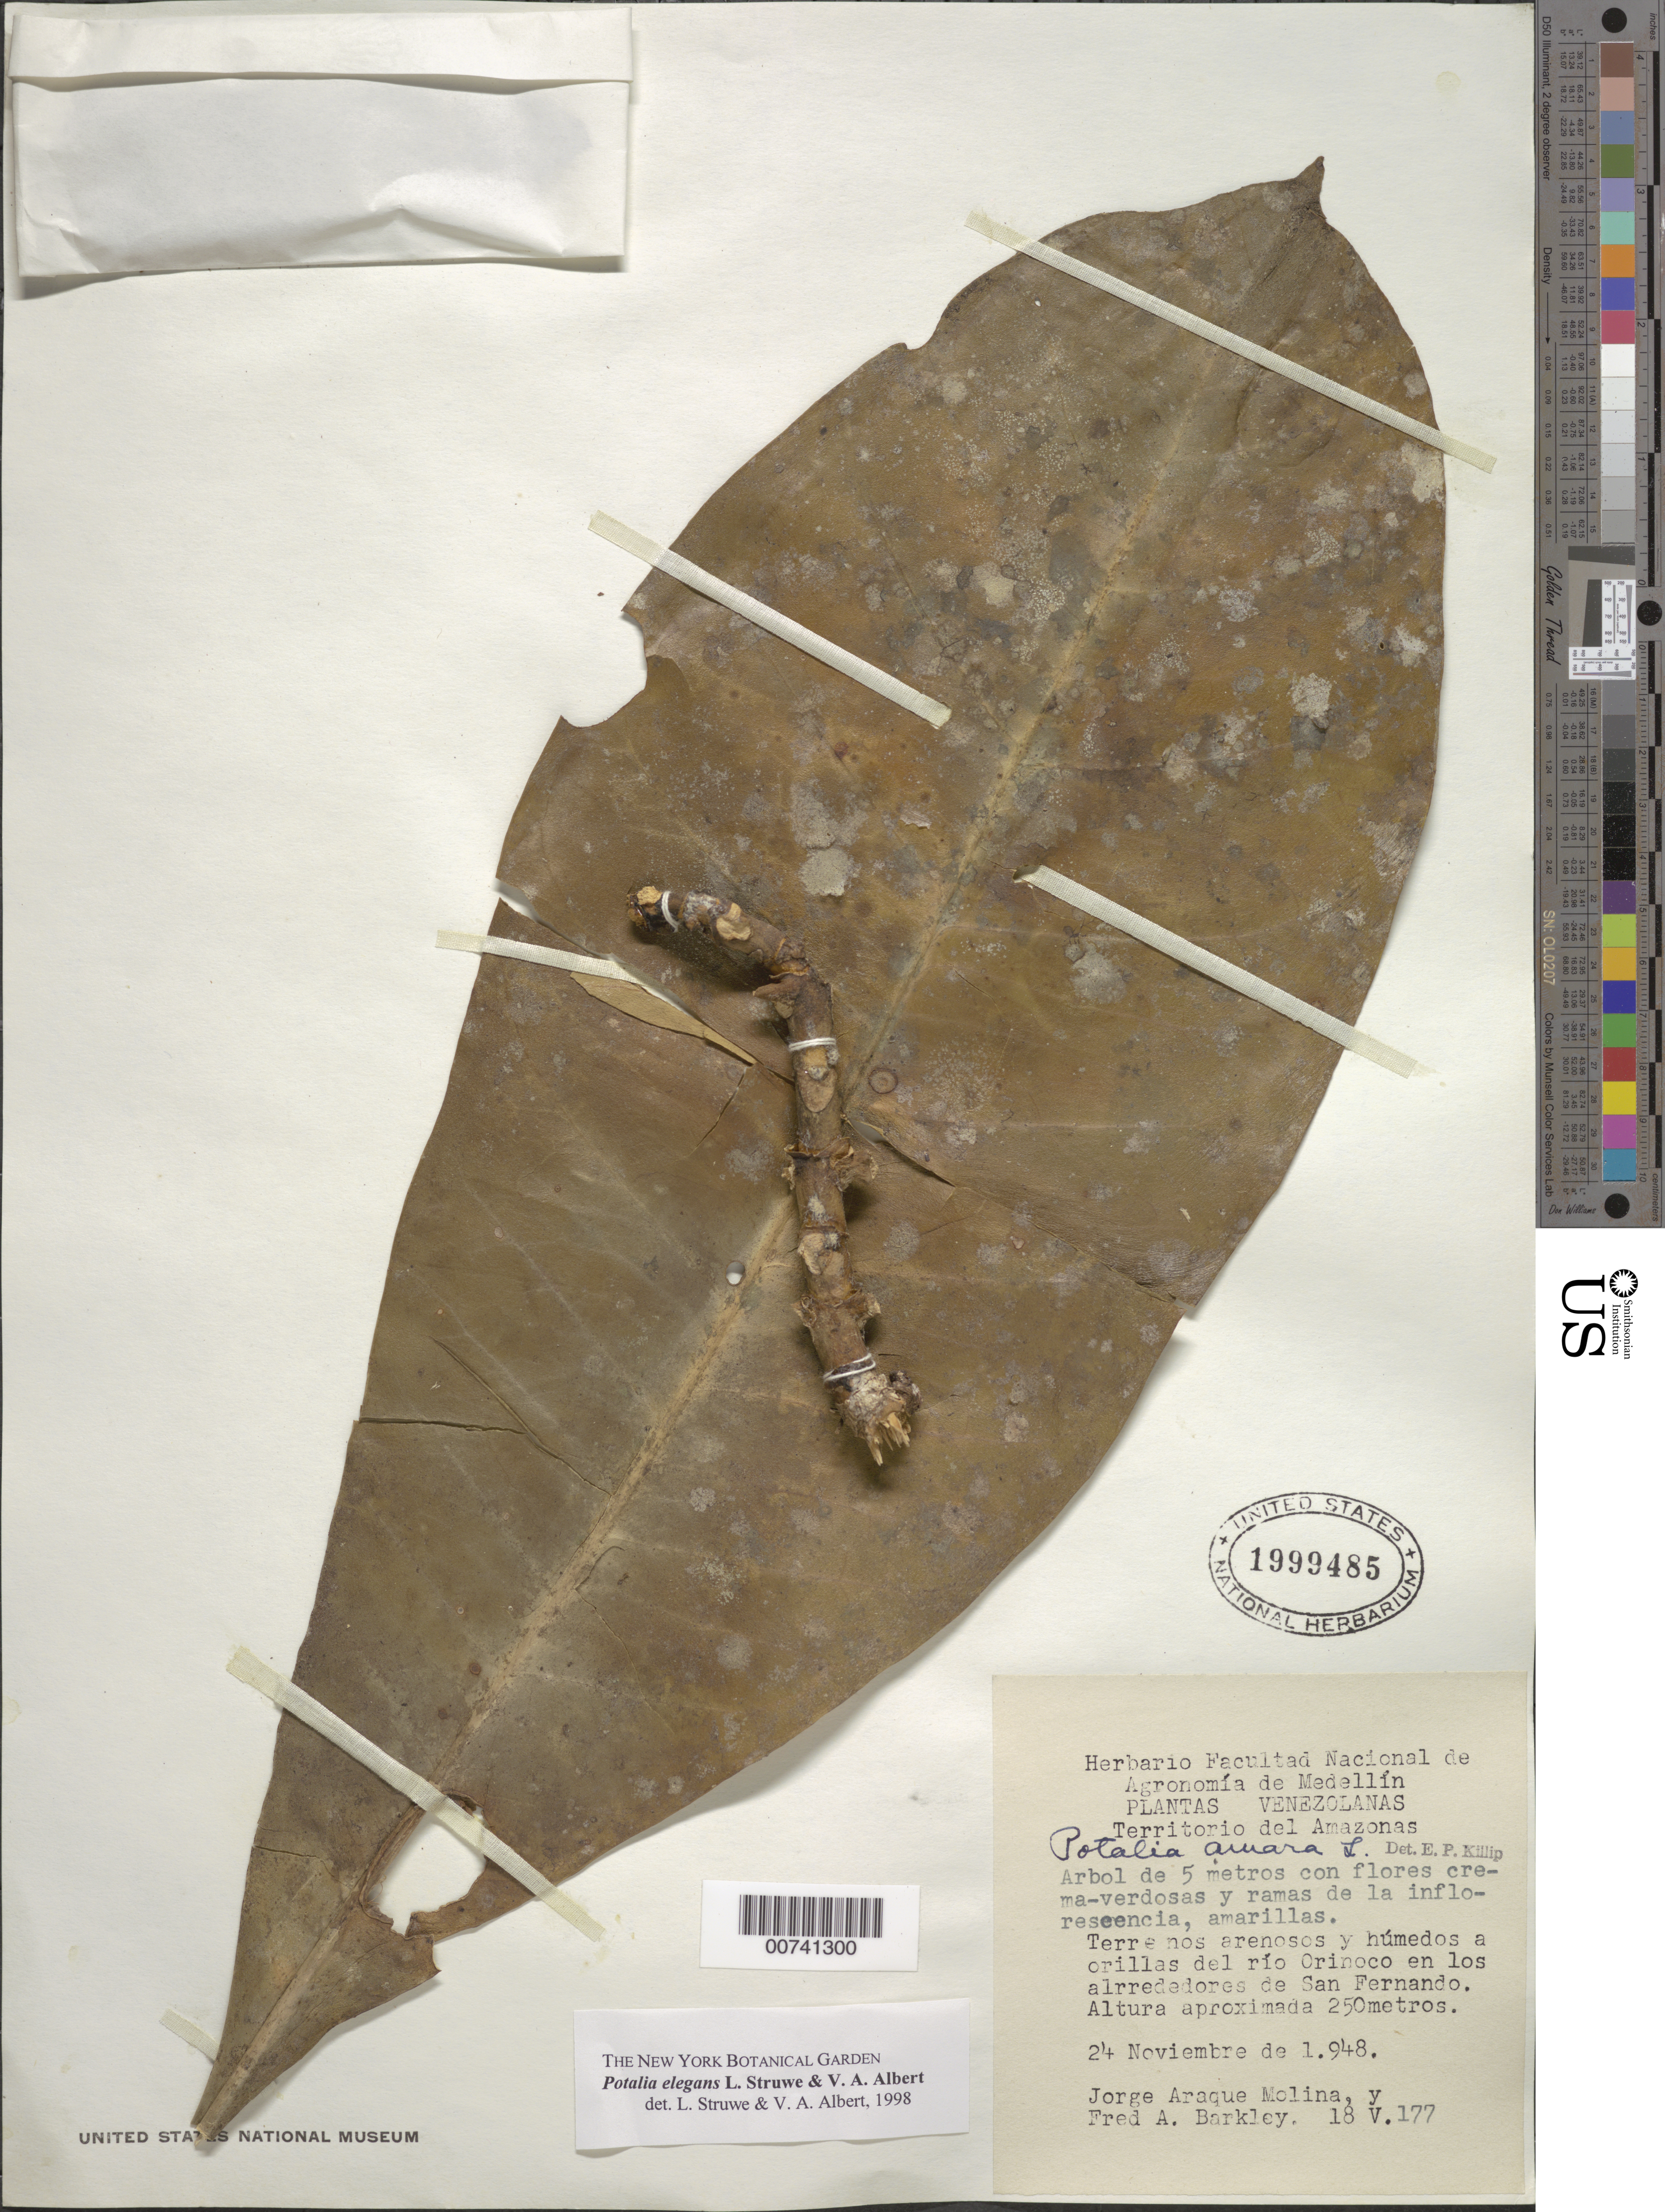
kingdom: Plantae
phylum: Tracheophyta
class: Magnoliopsida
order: Gentianales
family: Gentianaceae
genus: Potalia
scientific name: Potalia elegans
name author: Struwe & V.A. Albert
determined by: Struwe, L.; Albert, V. A.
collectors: J. A. Molina & F. A. Barkley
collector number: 18v 177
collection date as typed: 24-Nov-48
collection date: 1948-11-24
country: Venezuela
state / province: Amazonas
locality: Río Orinoco en los alrededores de San Fernando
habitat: Terrenos arenosos y humedos a orillas del río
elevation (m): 250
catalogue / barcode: US 1999485